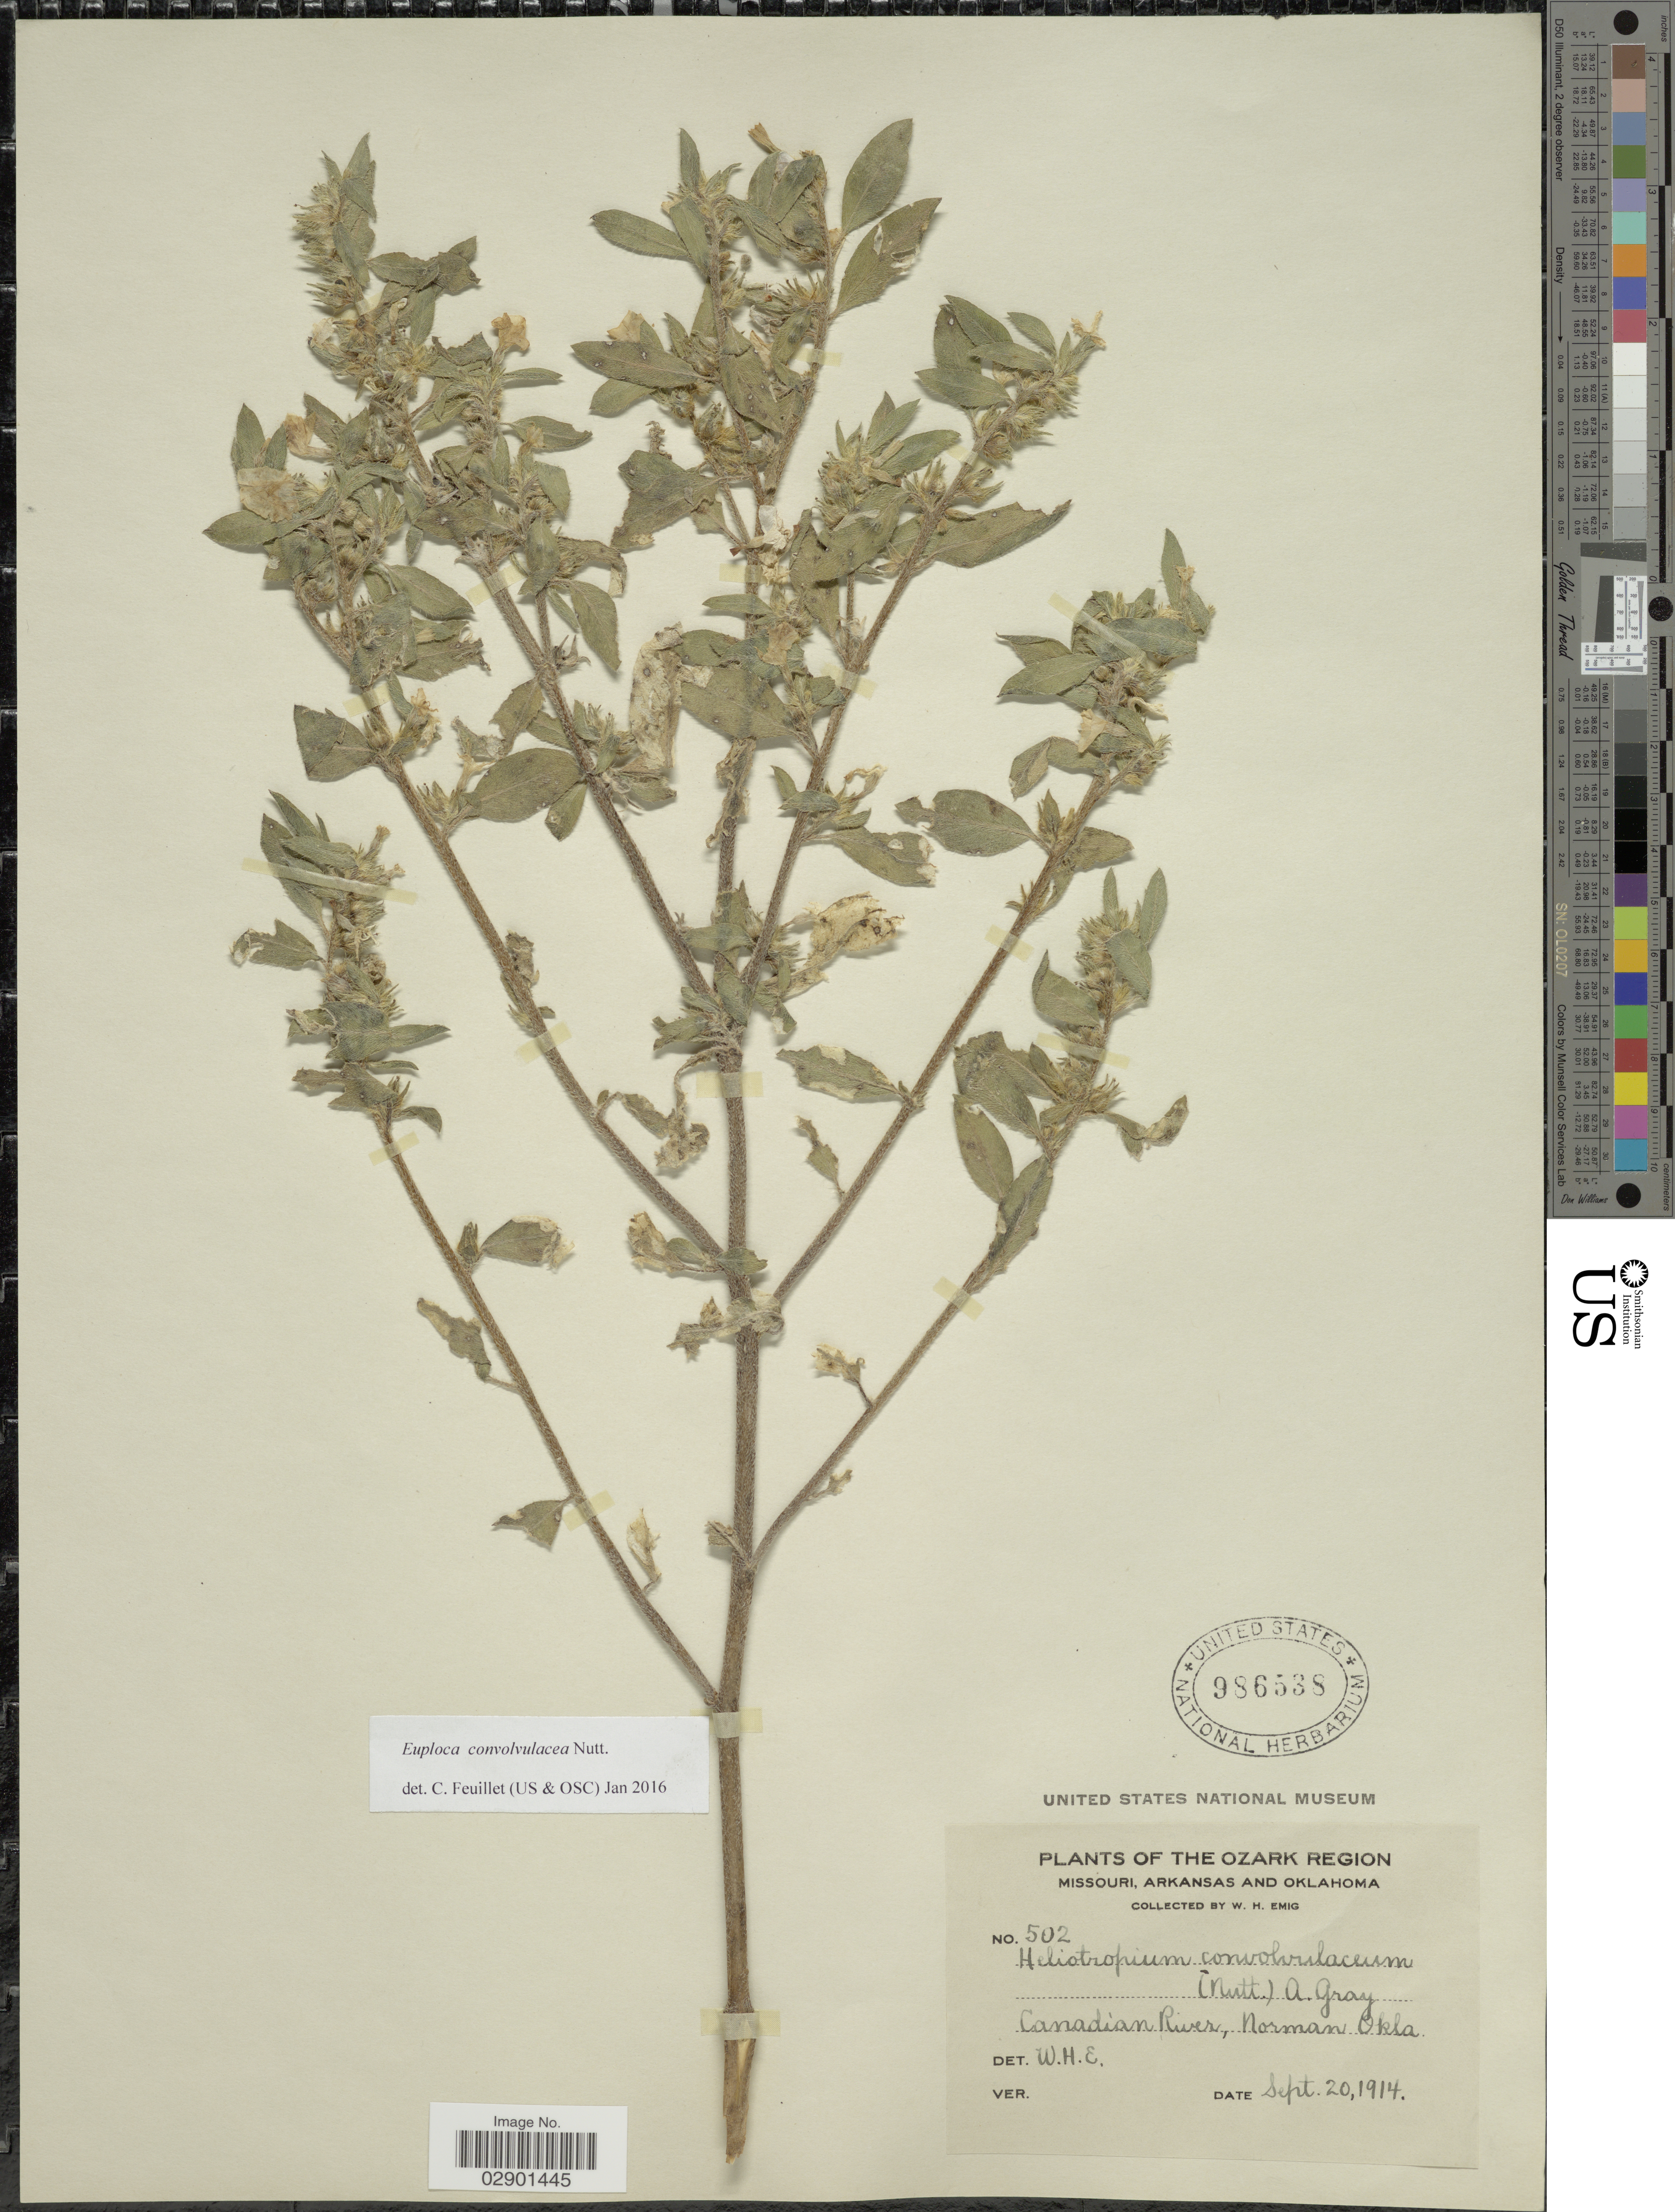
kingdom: Plantae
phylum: Tracheophyta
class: Magnoliopsida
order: Boraginales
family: Heliotropiaceae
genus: Euploca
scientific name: Euploca convolvulacea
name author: Nutt.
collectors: W. H. Emig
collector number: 502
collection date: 1914-09-20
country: United States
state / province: Oklahoma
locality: Ozark Region. Canadian River, Norman Okla.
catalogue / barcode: US 986538